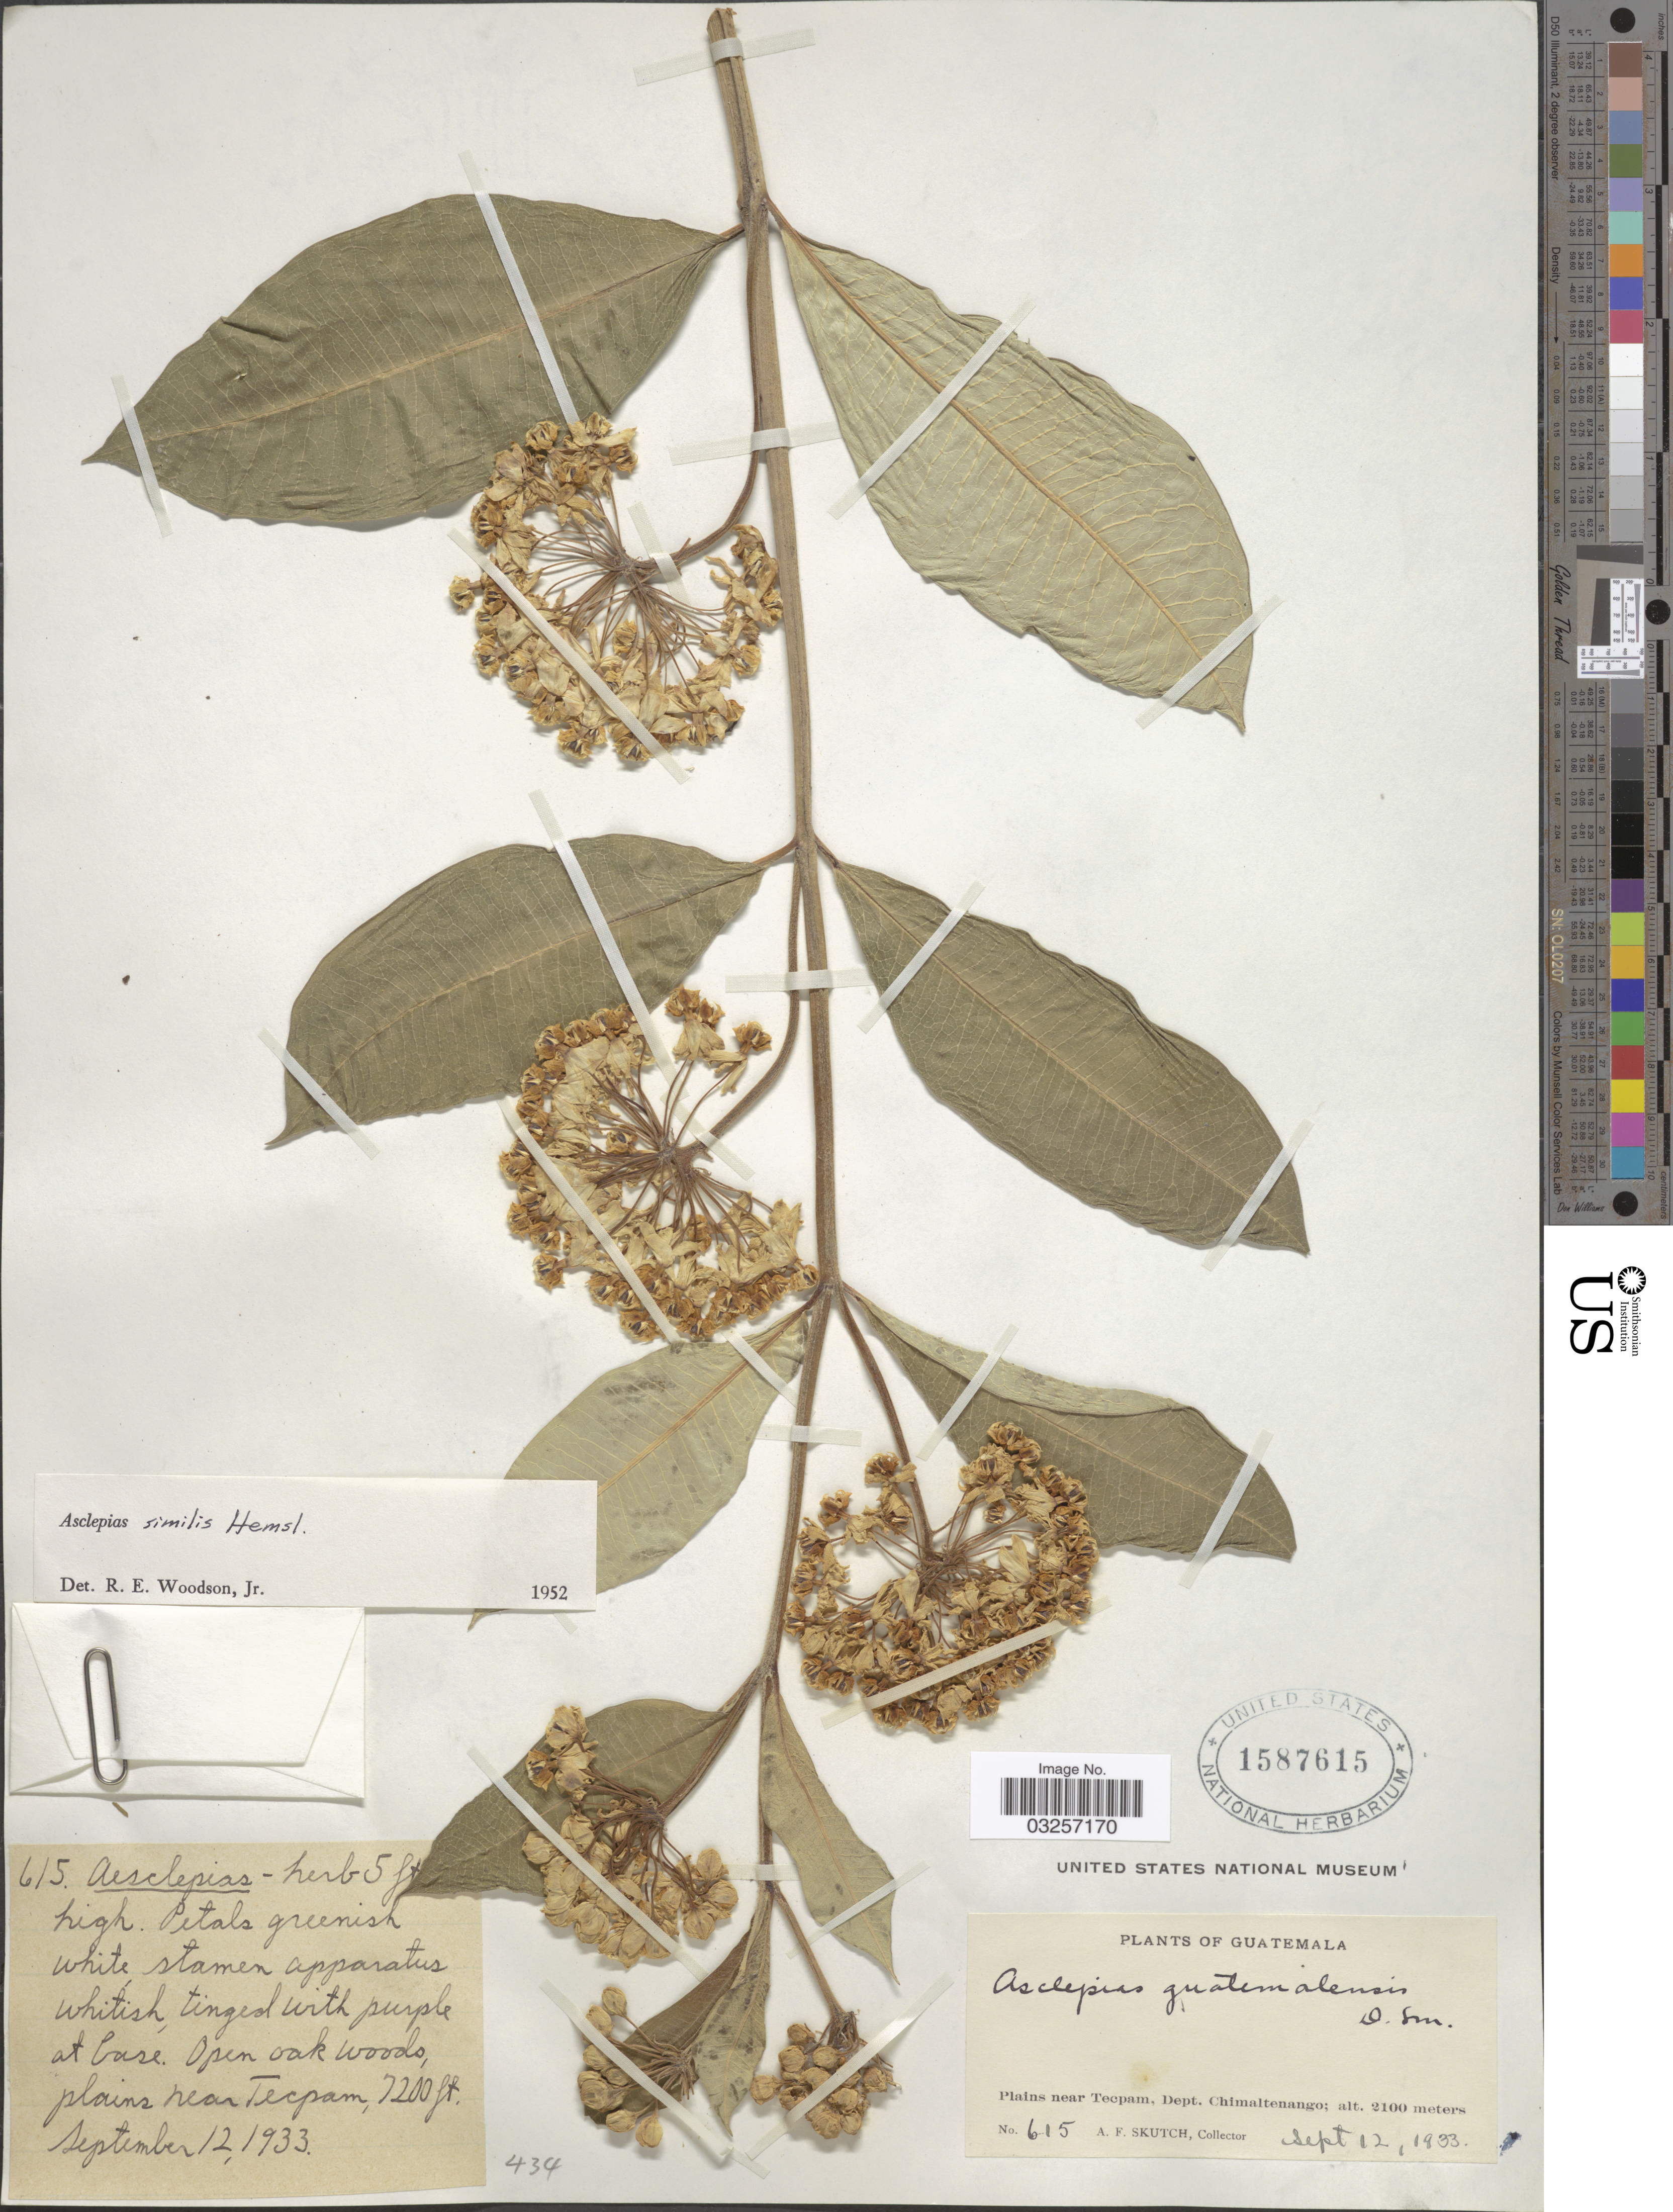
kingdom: Plantae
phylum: Tracheophyta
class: Magnoliopsida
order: Gentianales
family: Apocynaceae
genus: Asclepias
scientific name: Asclepias similis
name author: Hemsl.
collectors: A. F. Skutch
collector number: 615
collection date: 1933-09-12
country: Guatemala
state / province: Chimaltenango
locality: Plains near Tecpam, Dept. Chimaltenango.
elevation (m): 2100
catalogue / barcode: US 1587615